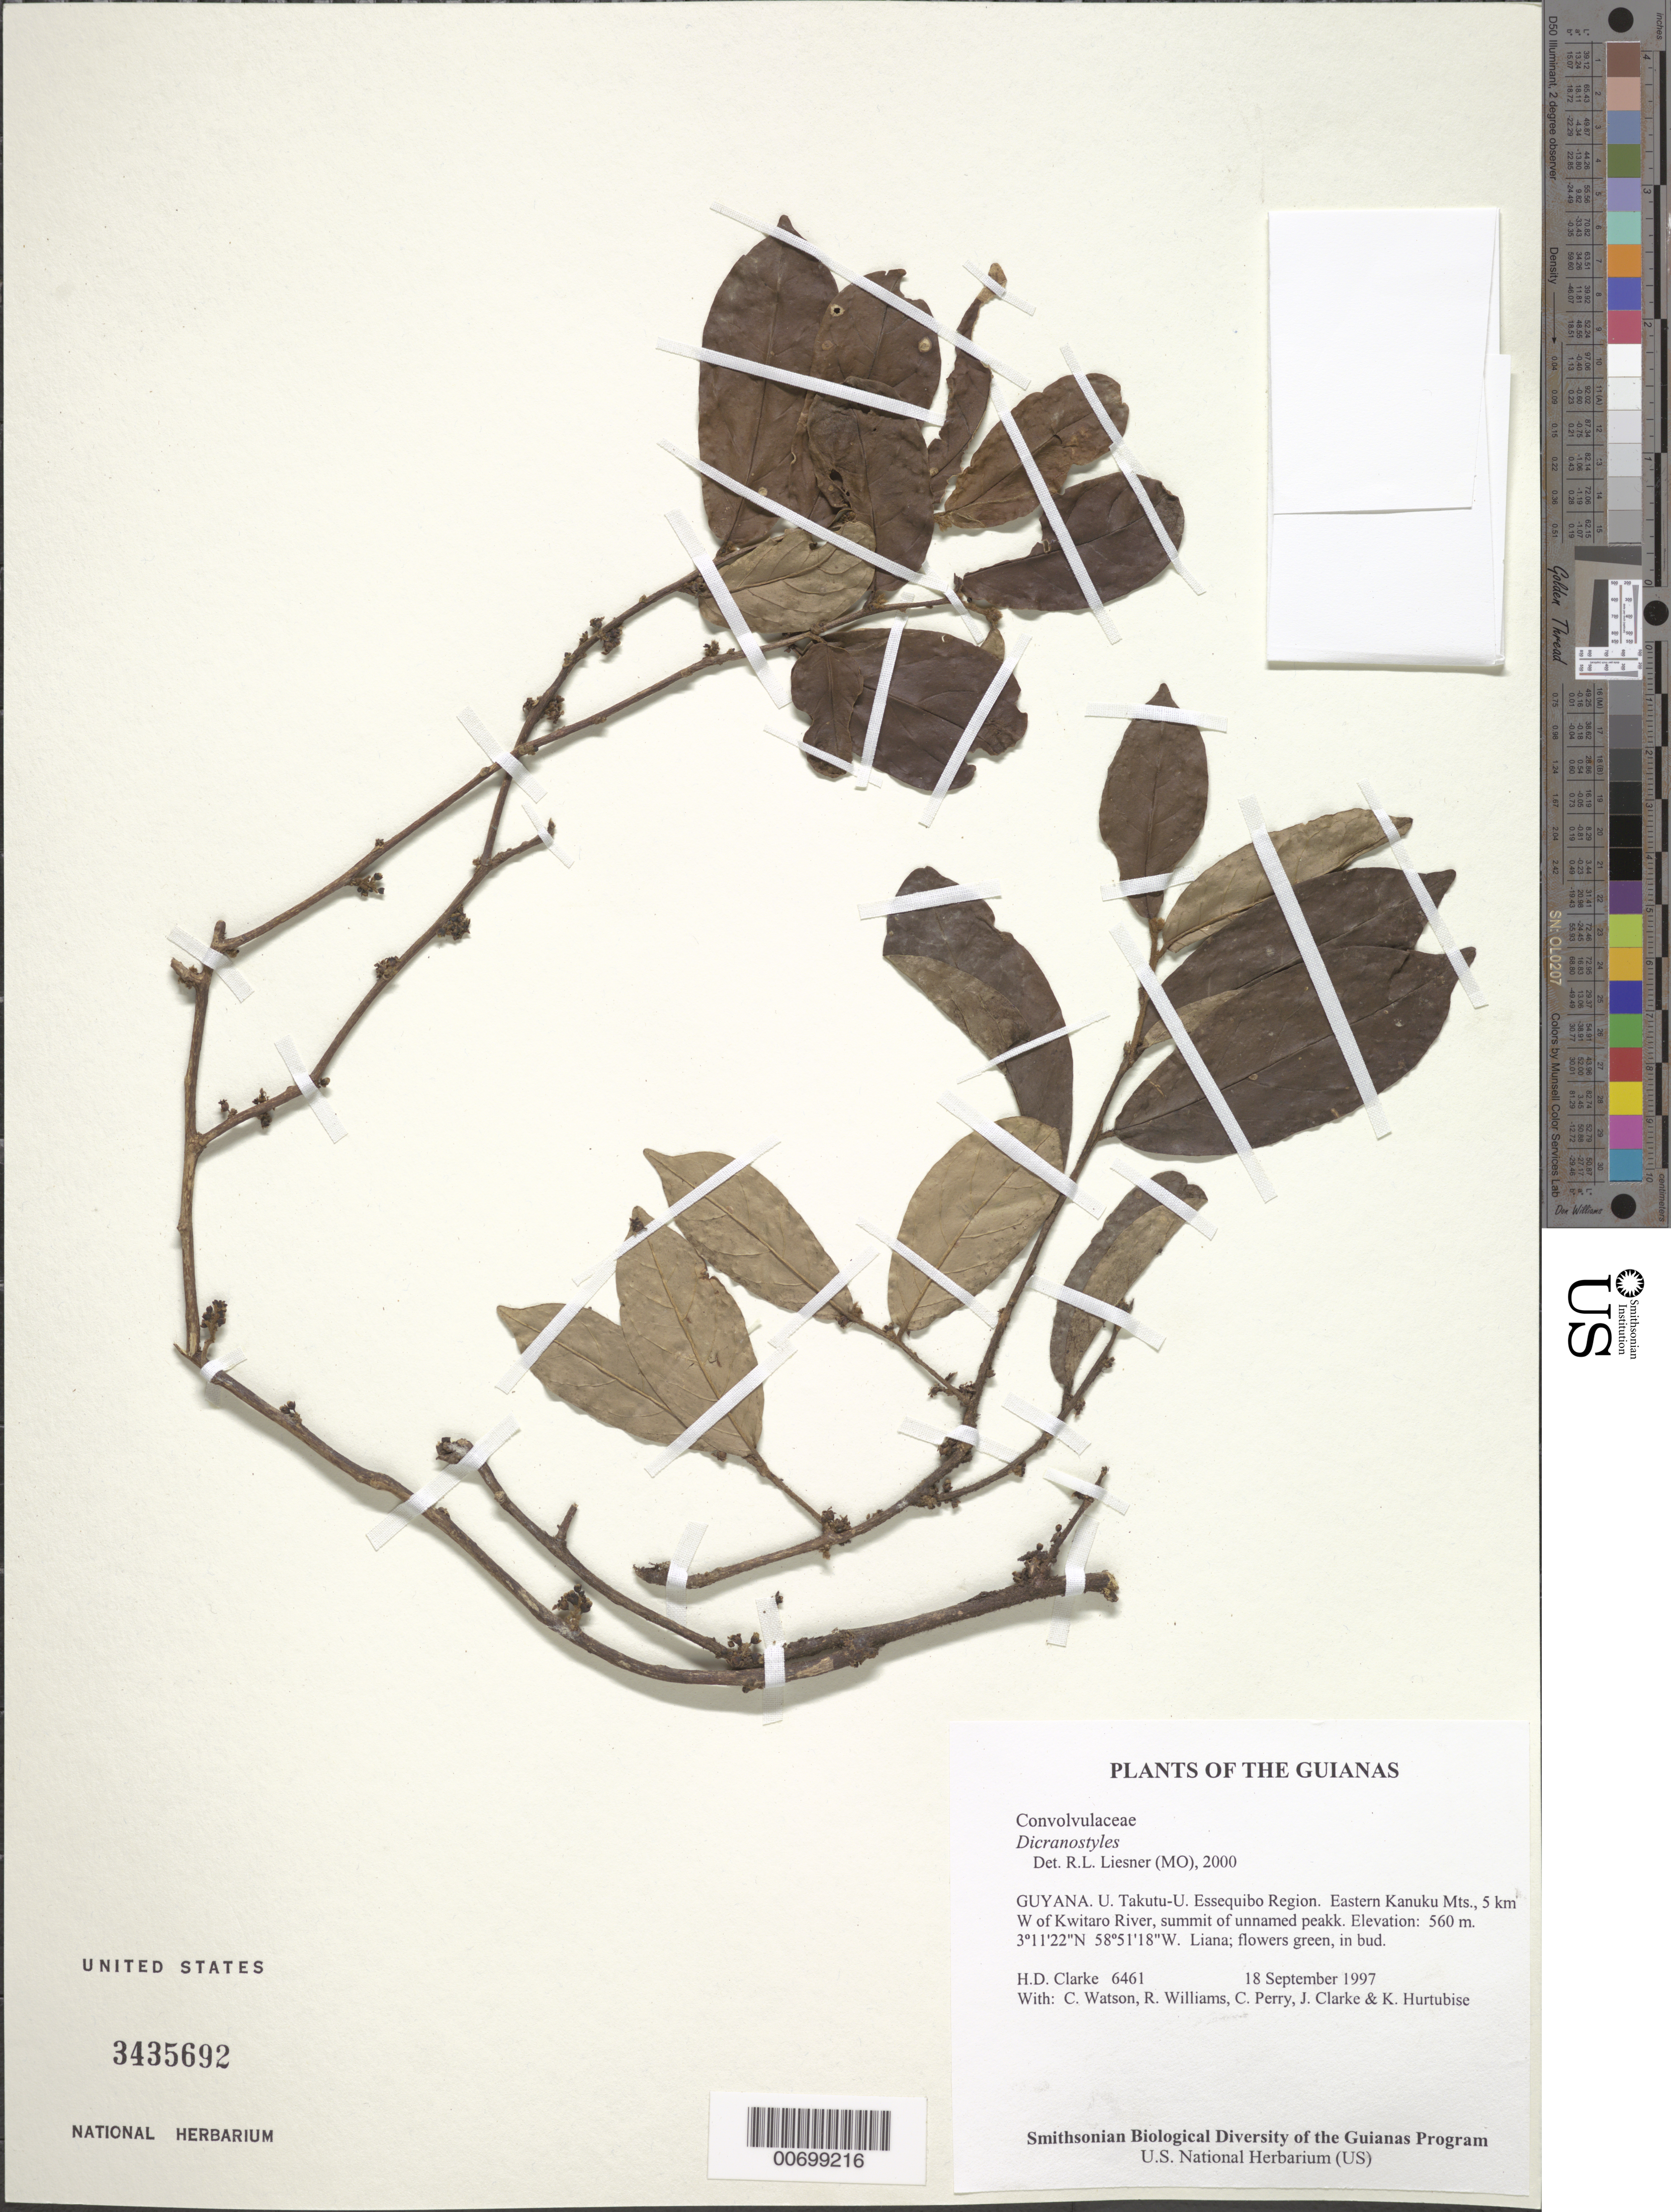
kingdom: Plantae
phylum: Tracheophyta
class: Magnoliopsida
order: Solanales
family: Convolvulaceae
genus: Dicranostyles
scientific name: Dicranostyles sp.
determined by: Liesner, R. L.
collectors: H. D. Clarke, C. Watson, R. Williams, C. Perry, J. Clarke & K. Hurtubise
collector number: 6461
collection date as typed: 18 September 1997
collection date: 1997-09-18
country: Guyana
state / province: U. Takutu-U. Essequibo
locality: Eastern Kanuku Mts., 5 km W of Kwitaro River, summit of unnamed peak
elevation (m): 560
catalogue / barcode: US 3435692